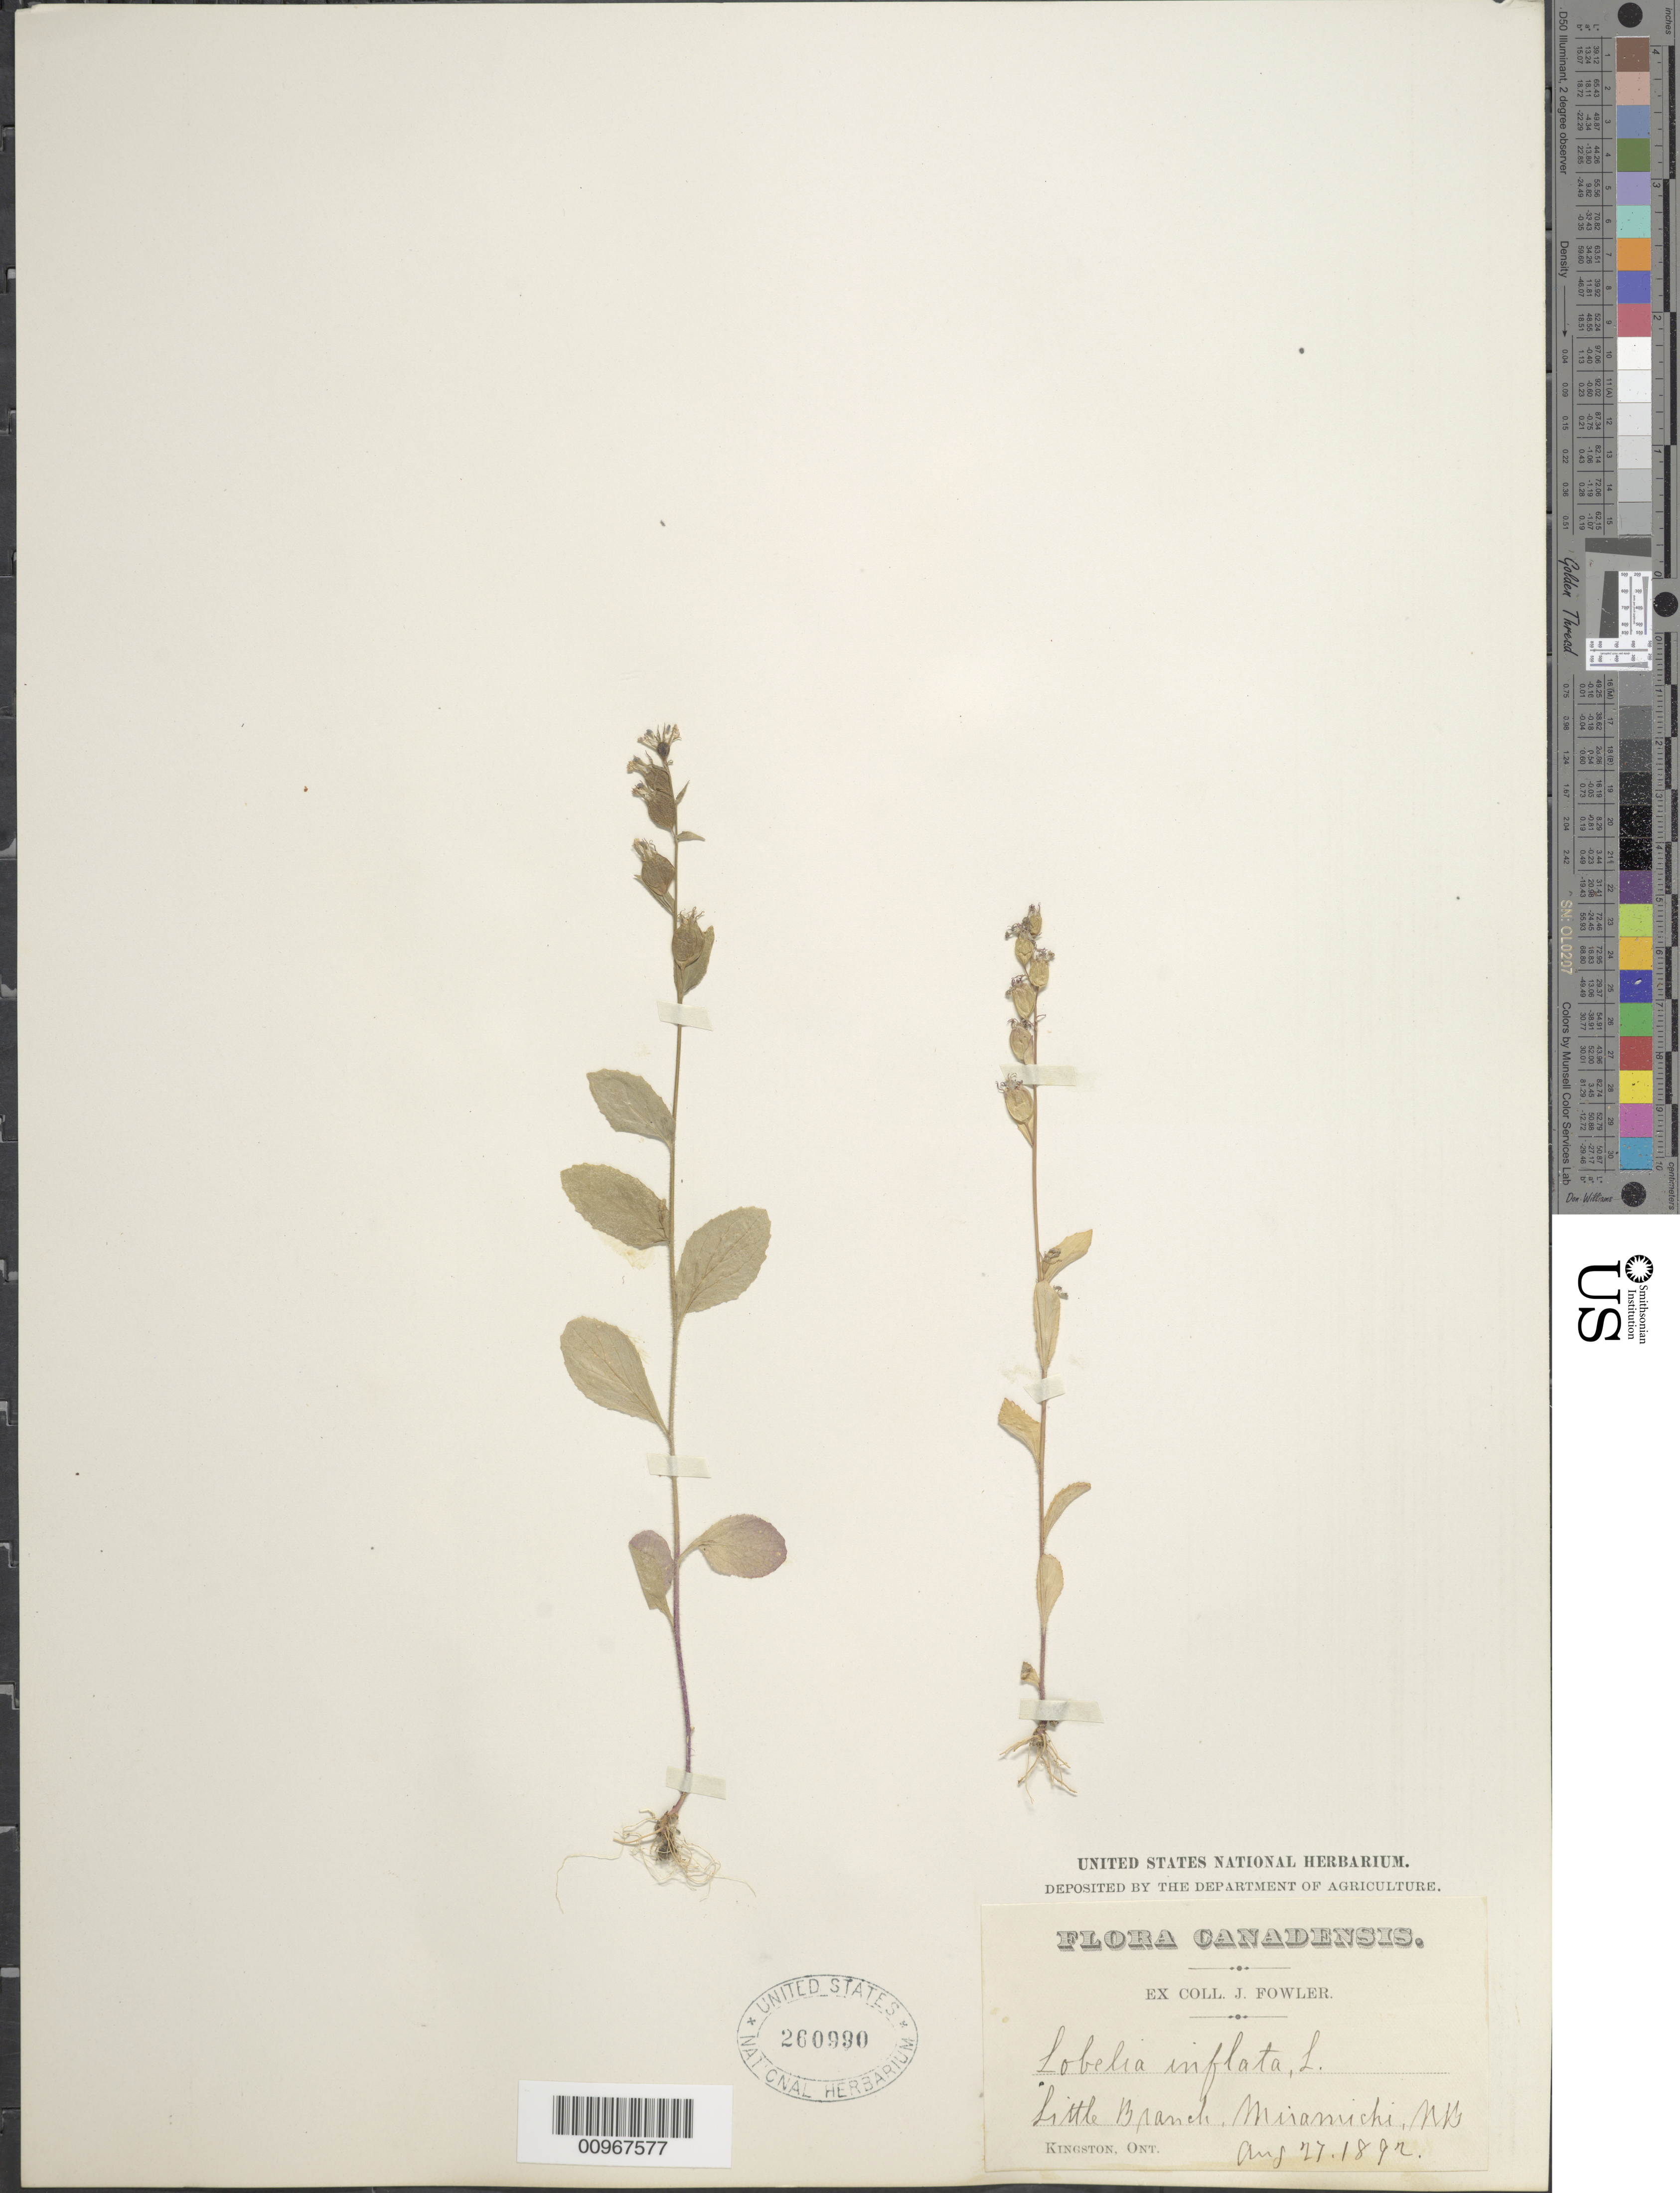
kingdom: Plantae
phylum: Tracheophyta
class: Magnoliopsida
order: Asterales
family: Campanulaceae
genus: Lobelia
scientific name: Lobelia inflata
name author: L.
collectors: L. Fowler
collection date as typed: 27 Aug 1892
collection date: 1892-08-27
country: Canada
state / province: Ontario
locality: Miramichi, Little Branch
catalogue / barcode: US 260990